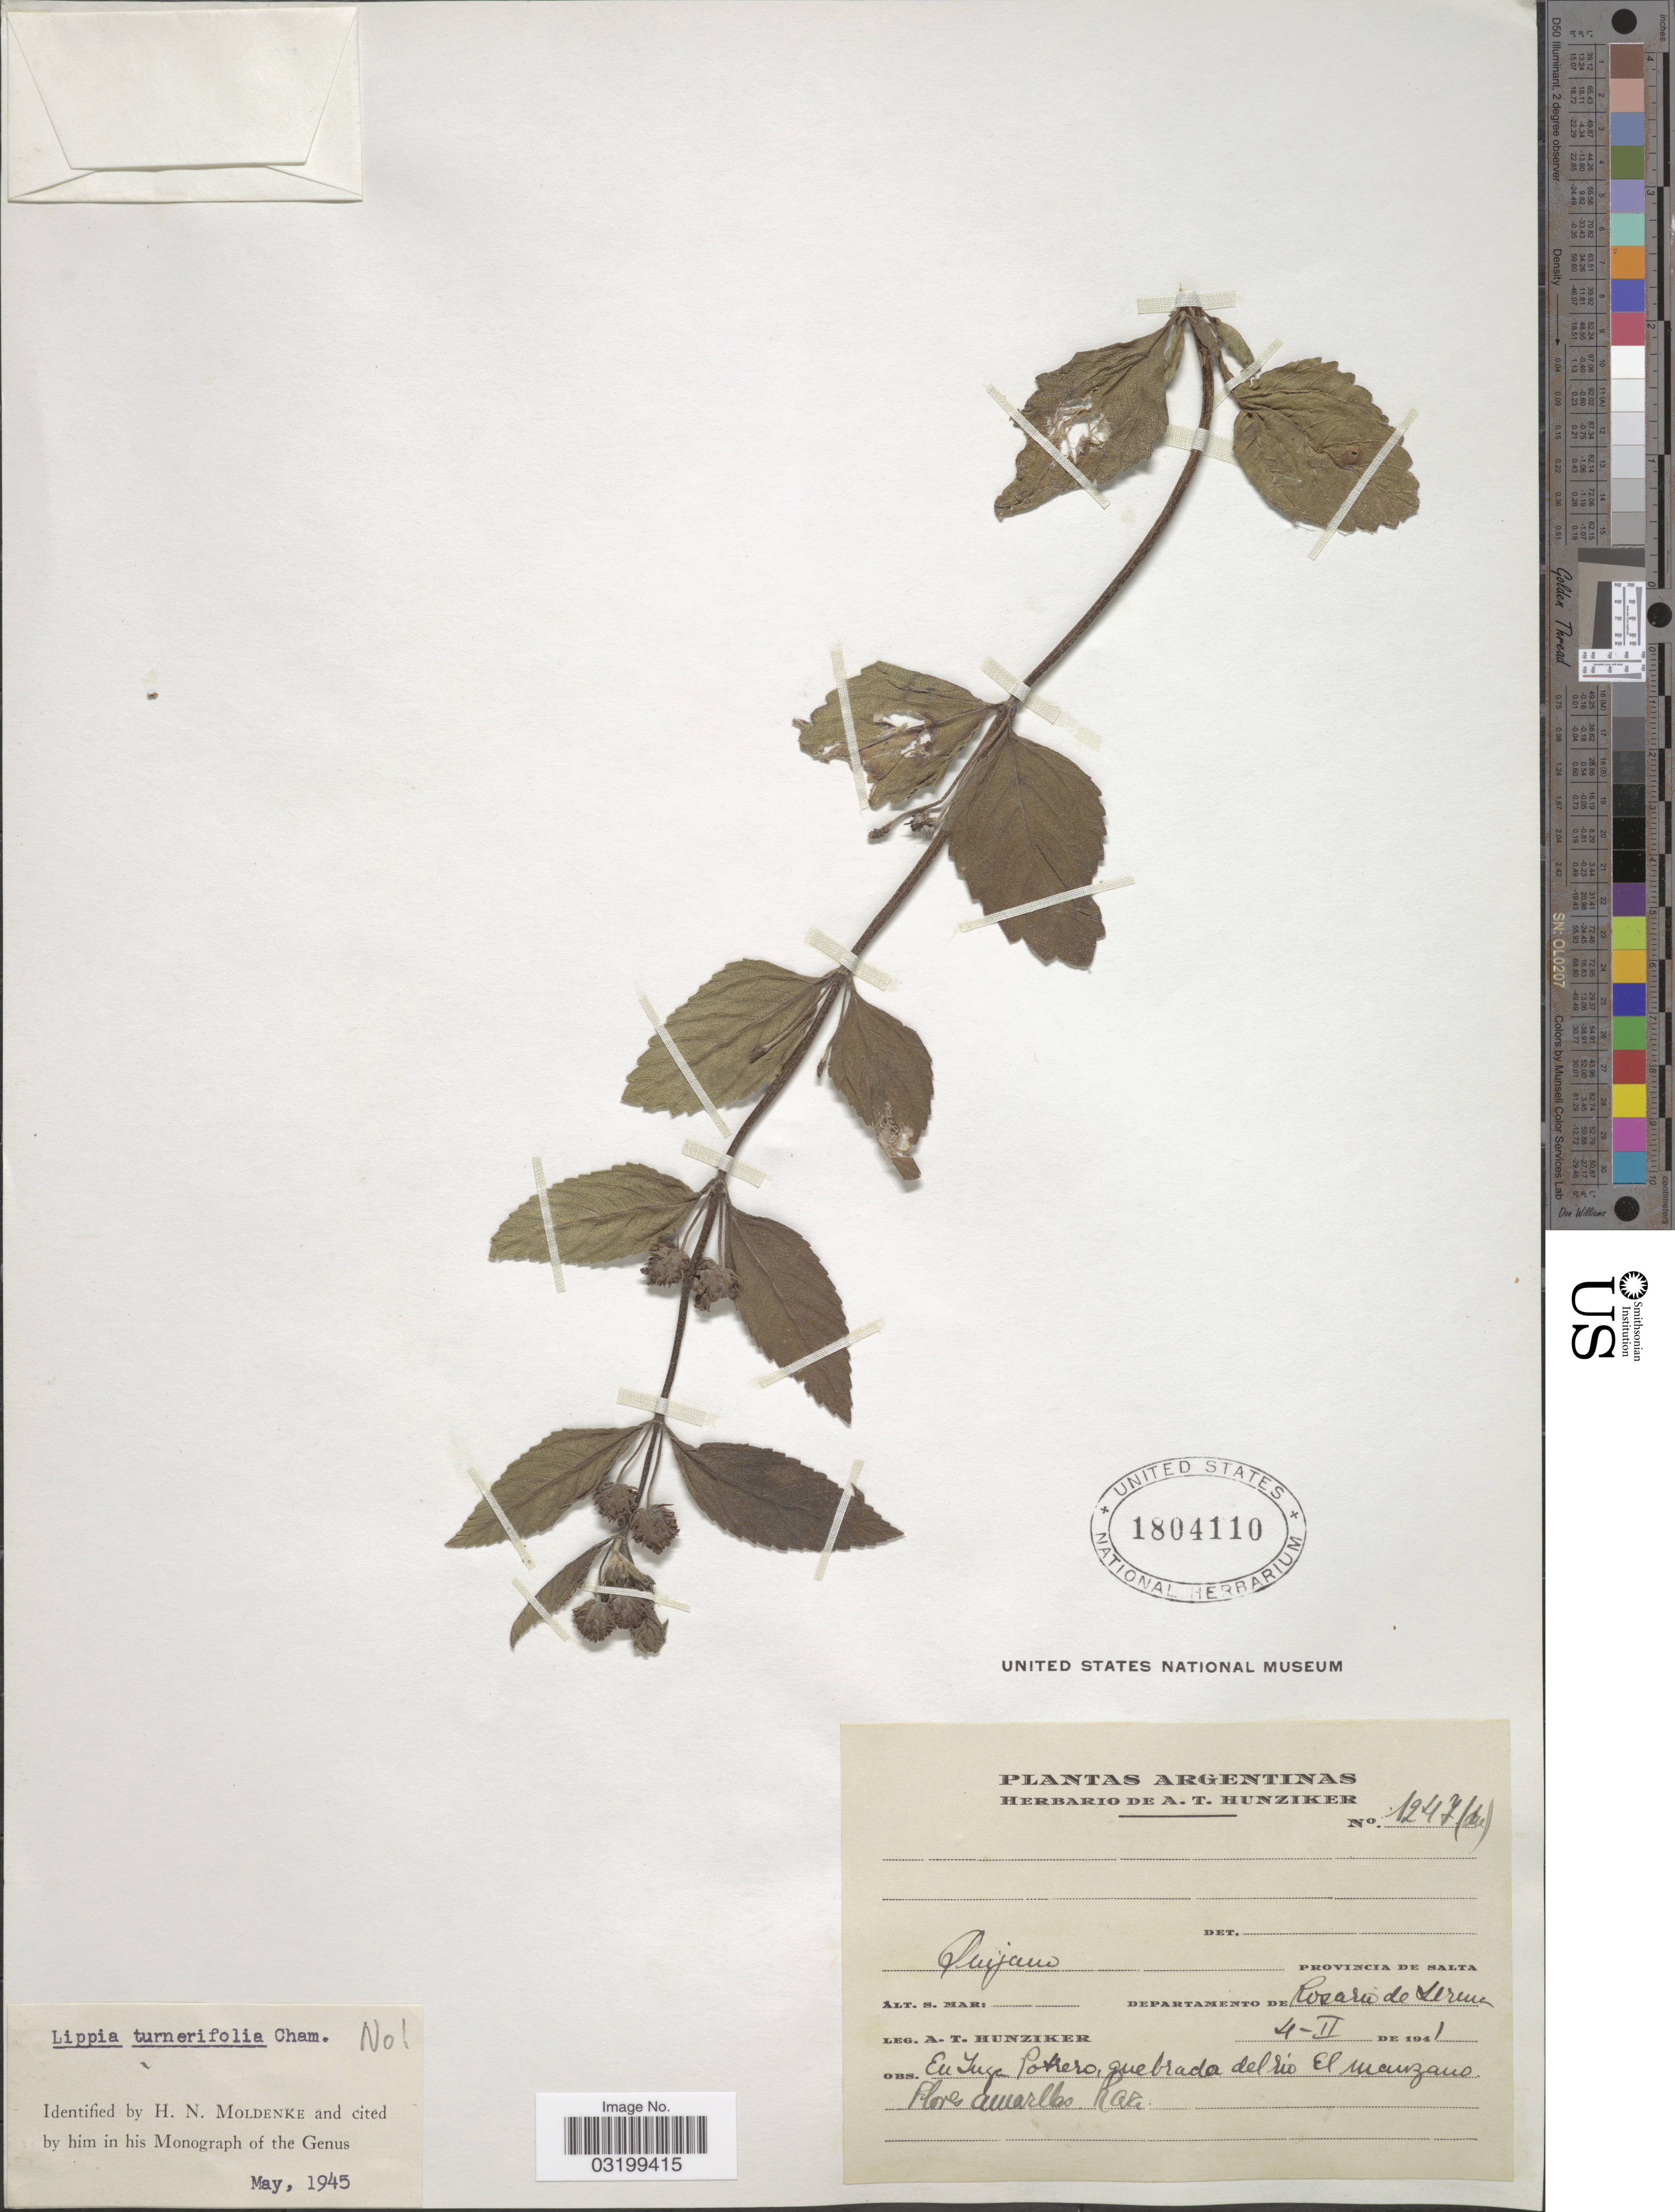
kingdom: Plantae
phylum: Tracheophyta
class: Magnoliopsida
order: Lamiales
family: Verbenaceae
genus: Lippia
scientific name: Lippia modesta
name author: Briq.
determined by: Mirra, Fabiana, (SI), Instituto de Botanica Darwinion (ARGENTINA)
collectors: A. T. Hunziker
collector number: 1247(du)*.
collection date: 1941-02-04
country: Argentina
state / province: Salta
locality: Quijano. Departamento de Rosario de Lerma. En Fuga [interpreted] Potrero, quebrada del río El Manzano.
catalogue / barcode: US 1804110